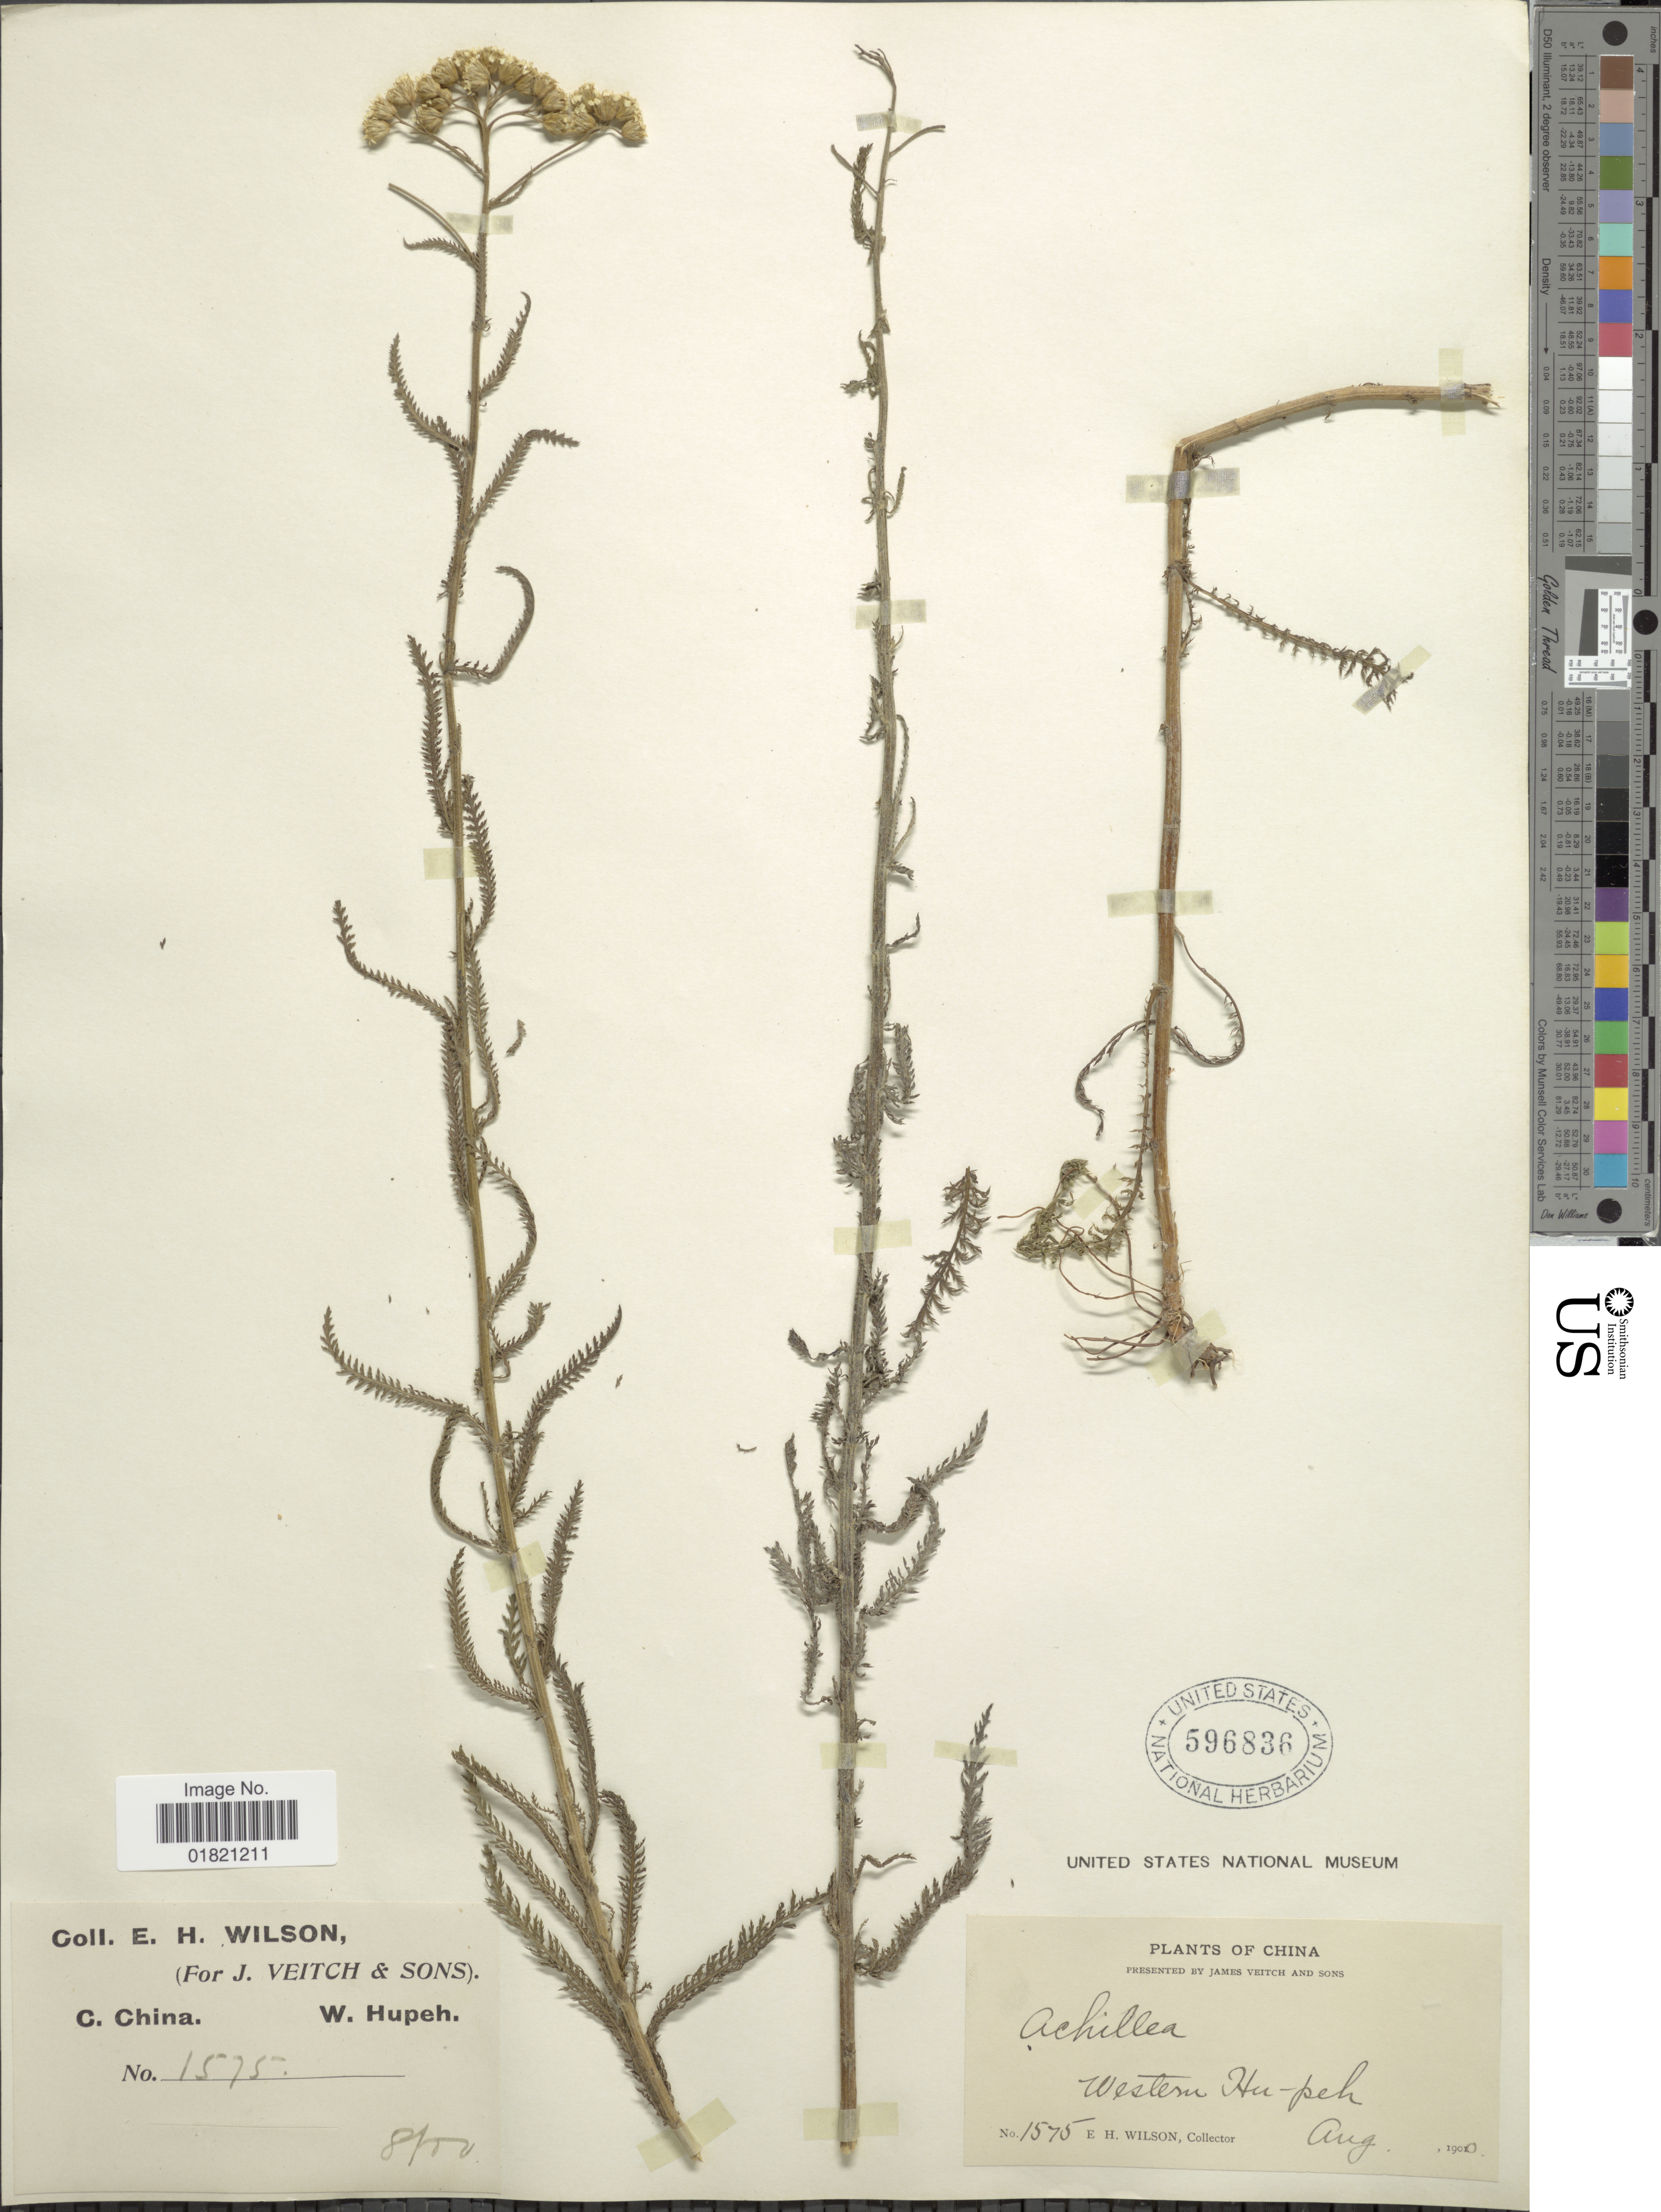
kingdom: Plantae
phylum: Tracheophyta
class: Magnoliopsida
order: Asterales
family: Asteraceae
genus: Achillea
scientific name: Achillea sibirica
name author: Ledeb.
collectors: E. Wilson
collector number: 1575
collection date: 1900-08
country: China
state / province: Hubei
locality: Western Hu-peh. C. China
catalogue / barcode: US 596836